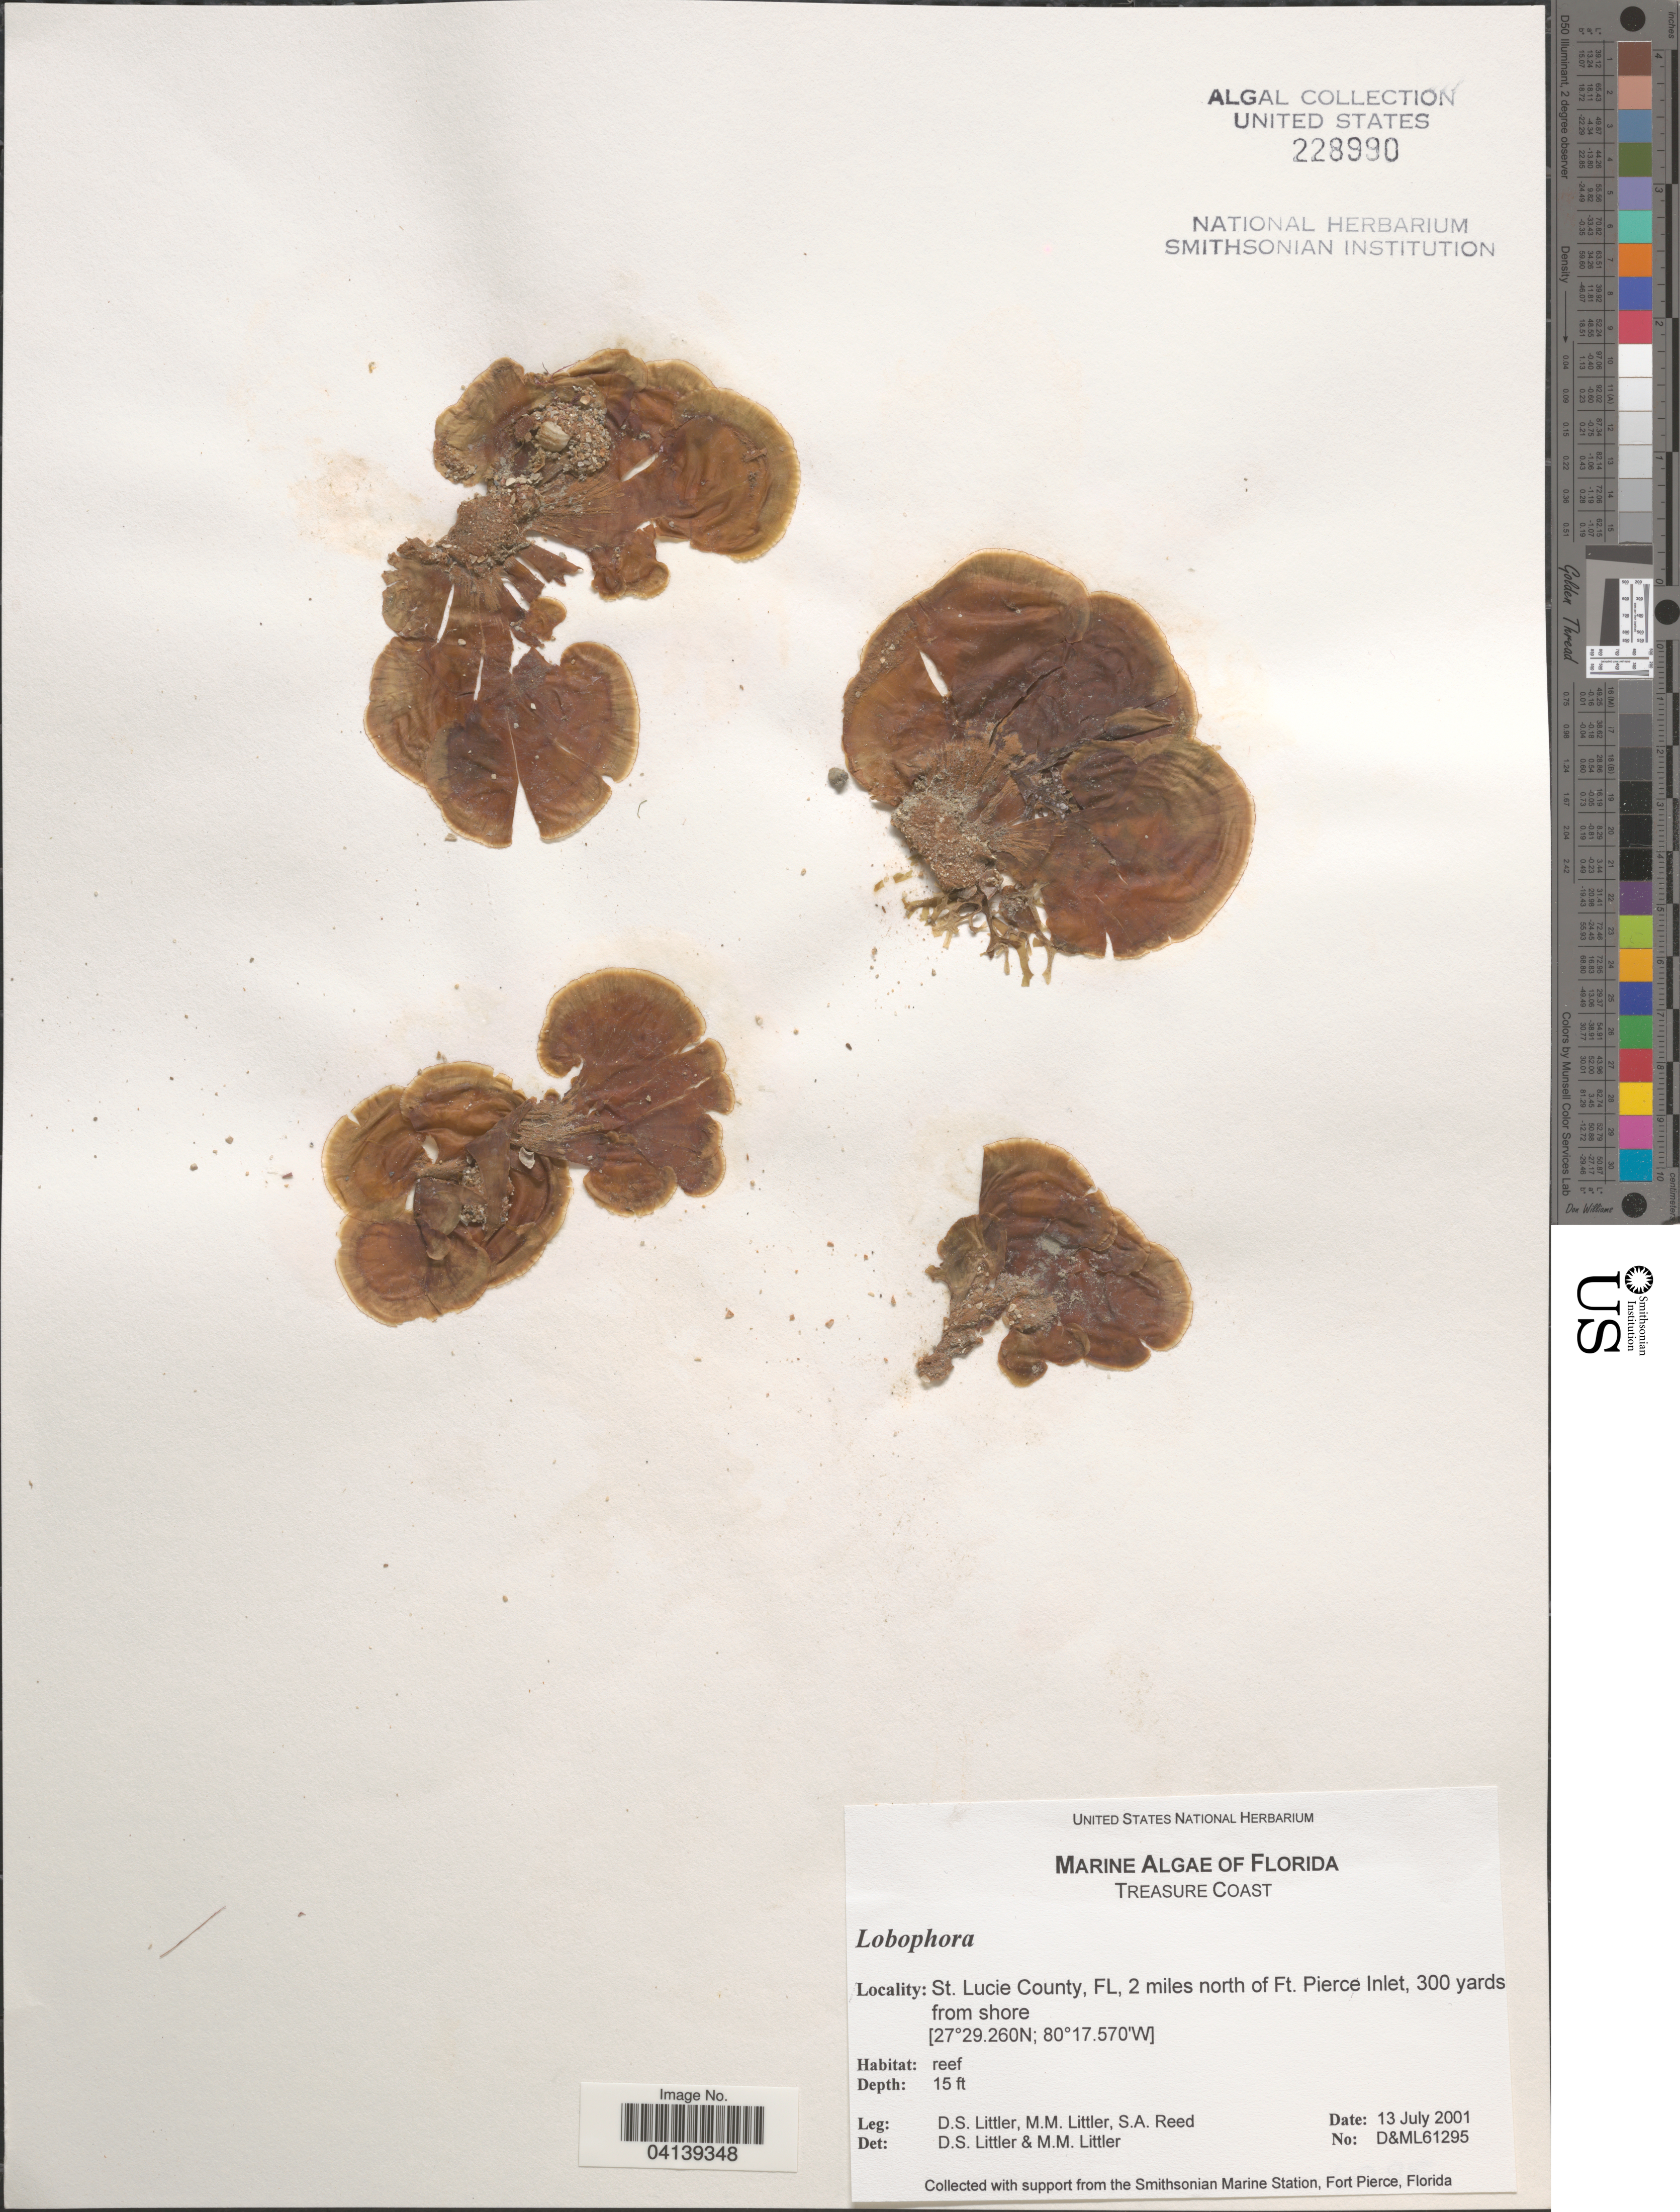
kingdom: Chromista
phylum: Ochrophyta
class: Phaeophyceae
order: Dictyotales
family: Dictyotaceae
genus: Lobophora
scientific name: Lobophora sp.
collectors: D. S. Littler & S. Reed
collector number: D&ML61295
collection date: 2001-07-13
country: United States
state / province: Florida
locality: Treasure Coast. St. Lucie County, 2 miles north of Ft. Pierce Inlet, 300 yards from shore.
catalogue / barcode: US 228990